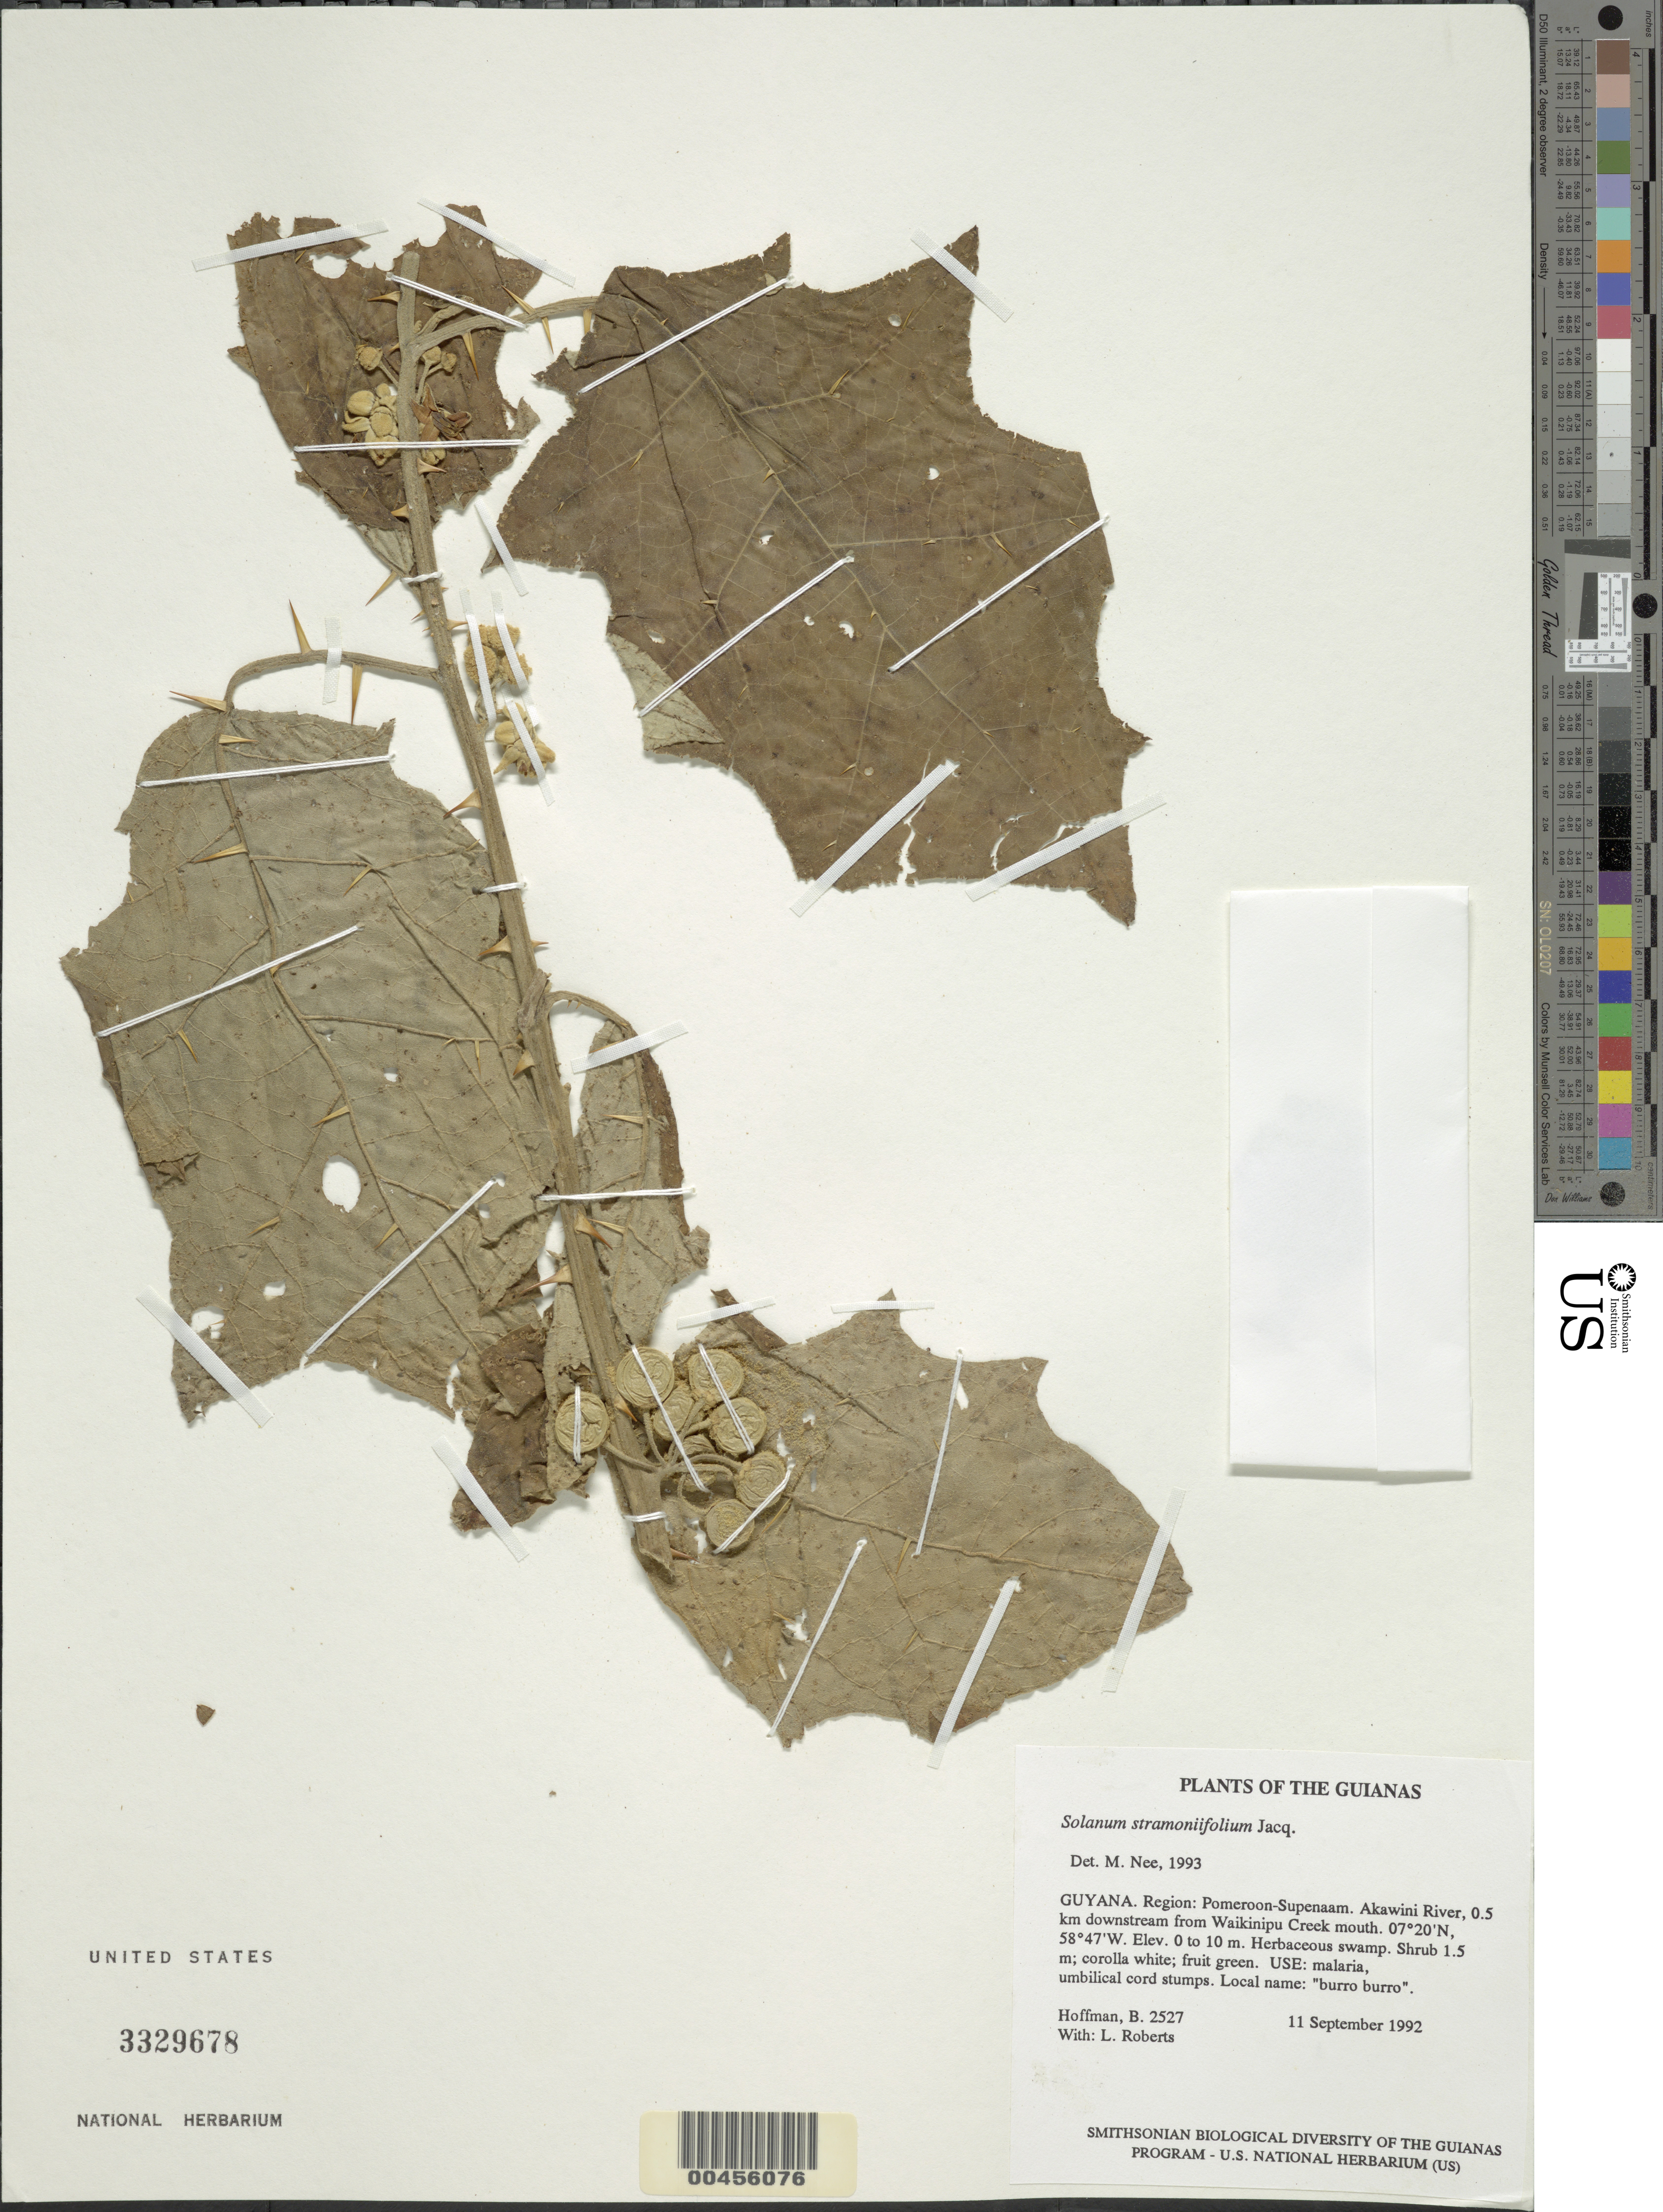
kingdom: Plantae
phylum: Tracheophyta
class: Magnoliopsida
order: Solanales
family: Solanaceae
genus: Solanum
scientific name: Solanum stramoniifolium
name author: Jacq.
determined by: Nee, Michael H.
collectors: B. Hoffman & L. Roberts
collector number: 2527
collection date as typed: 9 Sep 1992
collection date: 1992-09-09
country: Guyana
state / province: Pomeroon-Supenaam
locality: Akawini River, 0.5 km downstream from Waikinipu Creek mouth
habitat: Herbaceous swamp.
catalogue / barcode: US 3329678